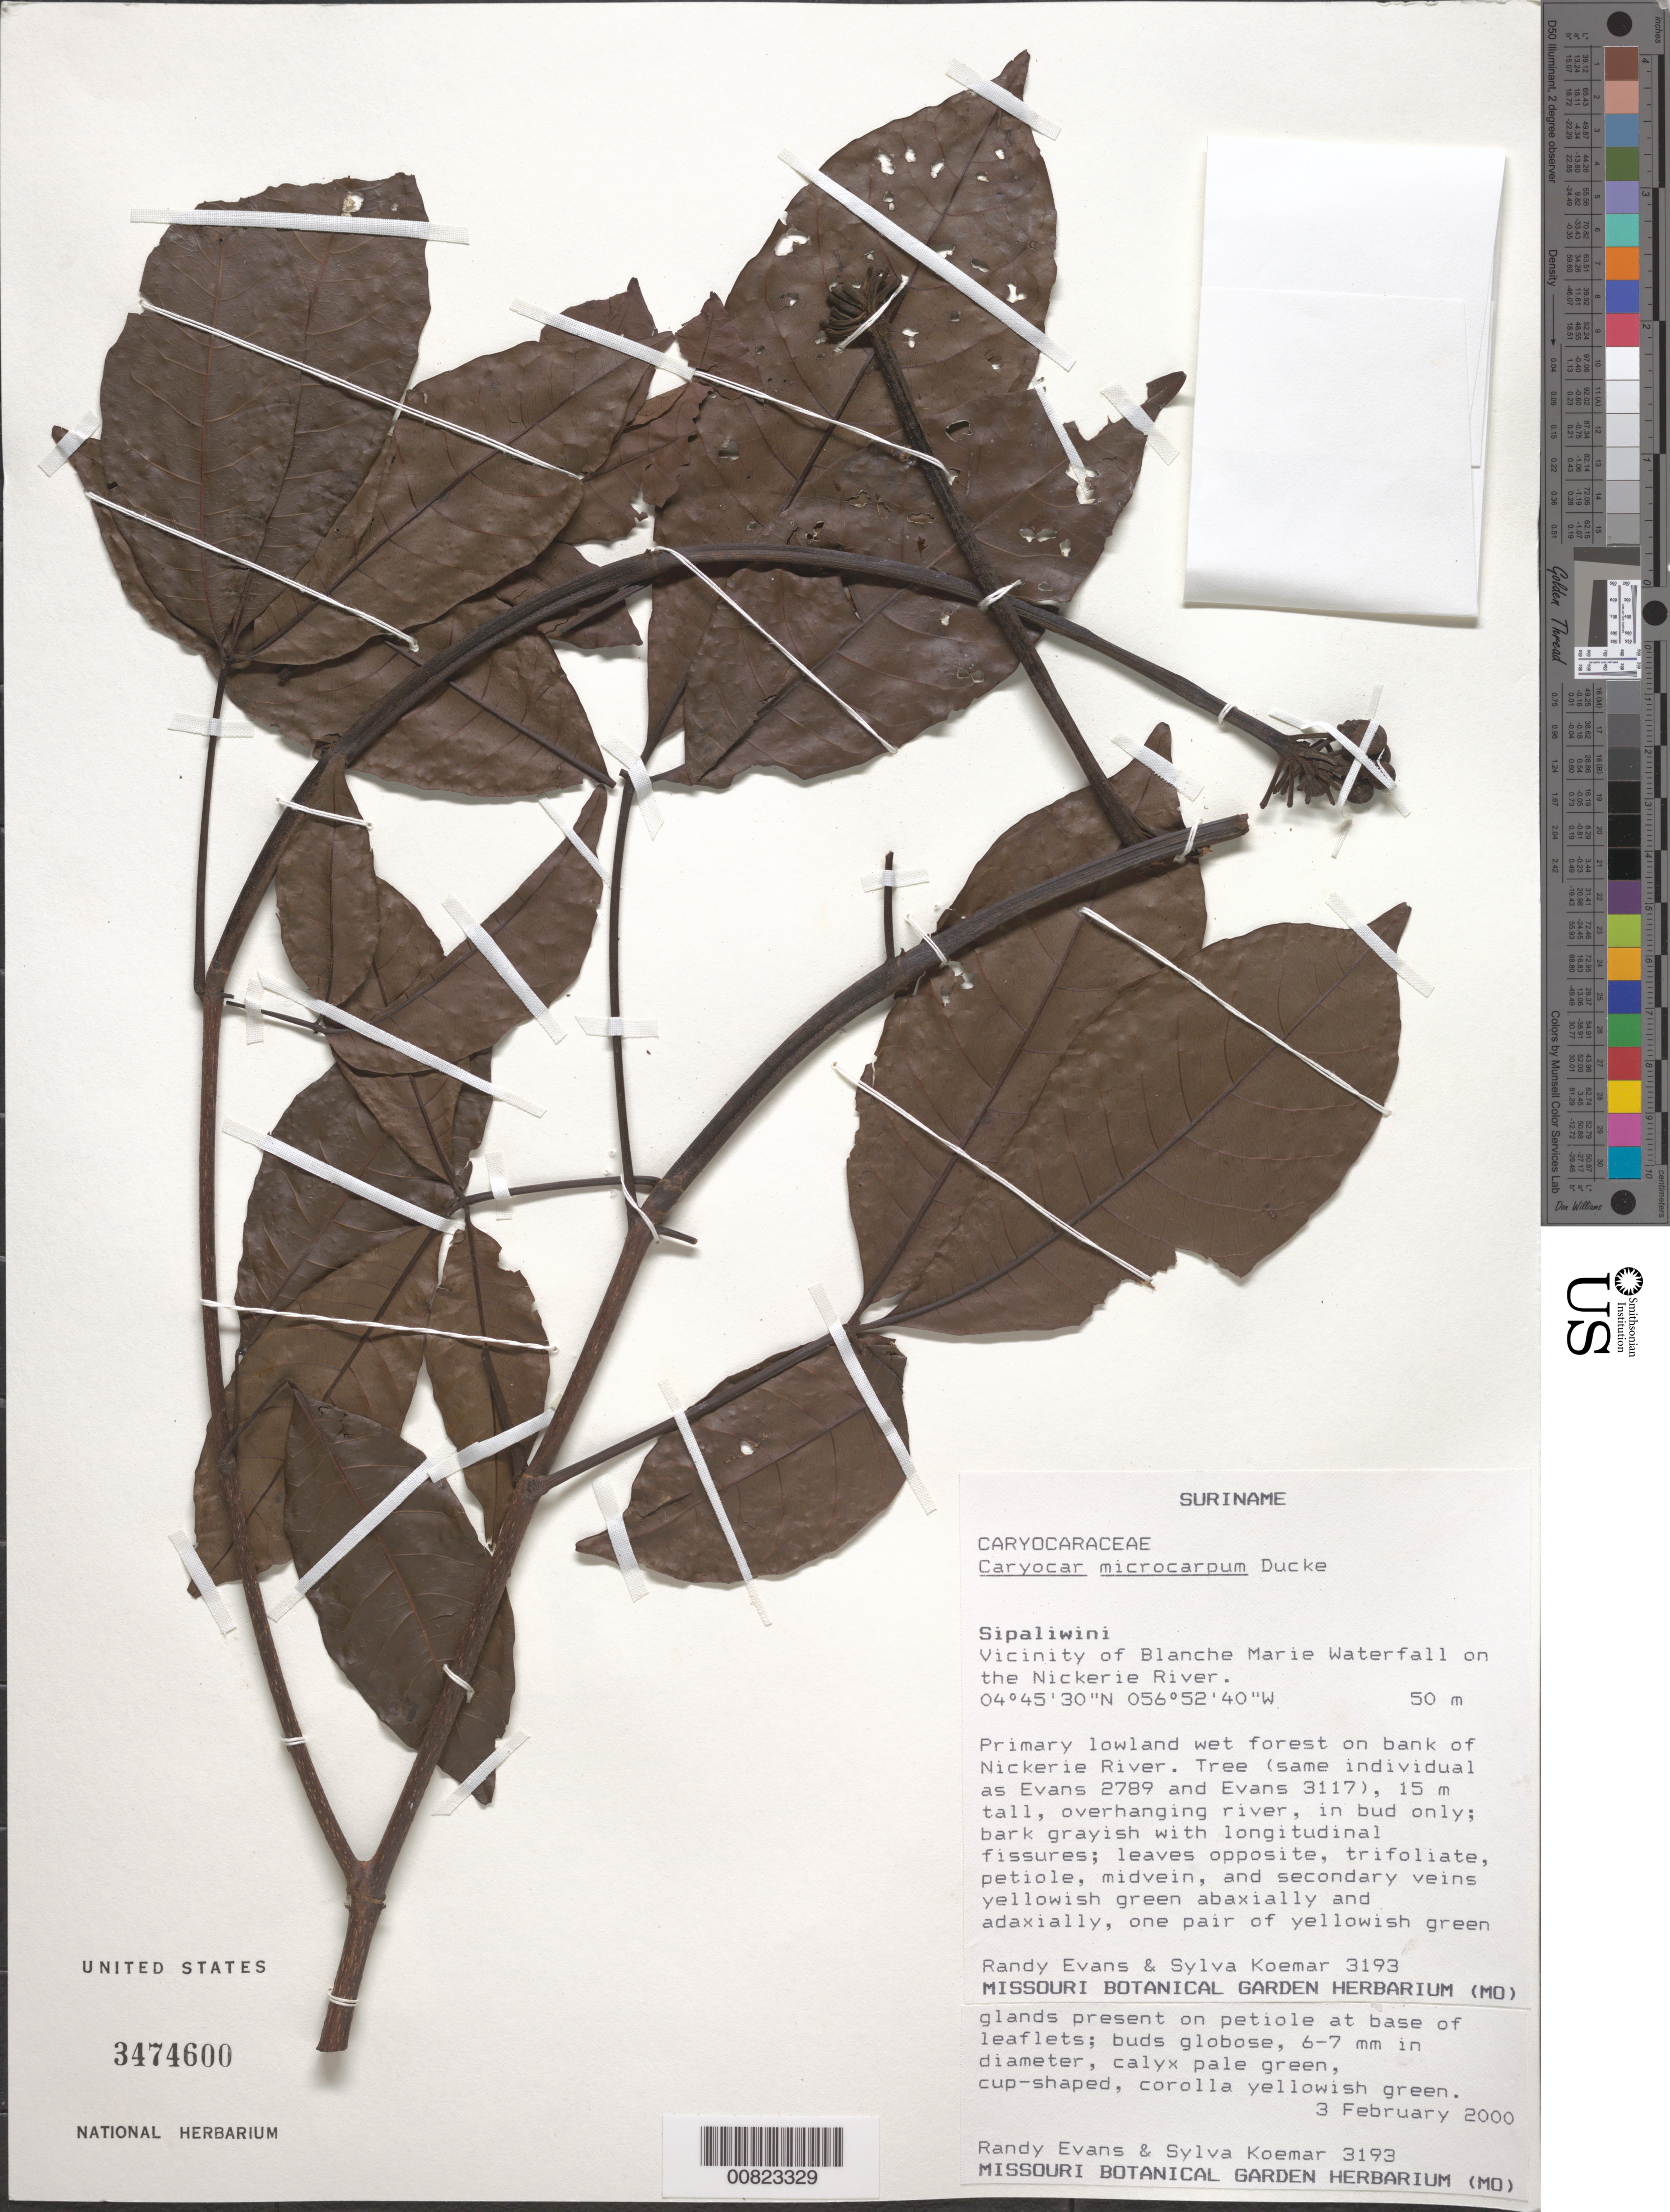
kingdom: Plantae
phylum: Tracheophyta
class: Magnoliopsida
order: Malpighiales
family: Caryocaraceae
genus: Caryocar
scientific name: Caryocar microcarpum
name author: Ducke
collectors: R. Evans & S. Koemar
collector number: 3193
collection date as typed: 3-Feb-00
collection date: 2000-02-03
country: Suriname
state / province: Sipaliwini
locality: Blanche Marie Waterfall, vic., on Nickerie R.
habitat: Primary lowland wet forest on bank of river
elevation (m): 50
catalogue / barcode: US 3474600